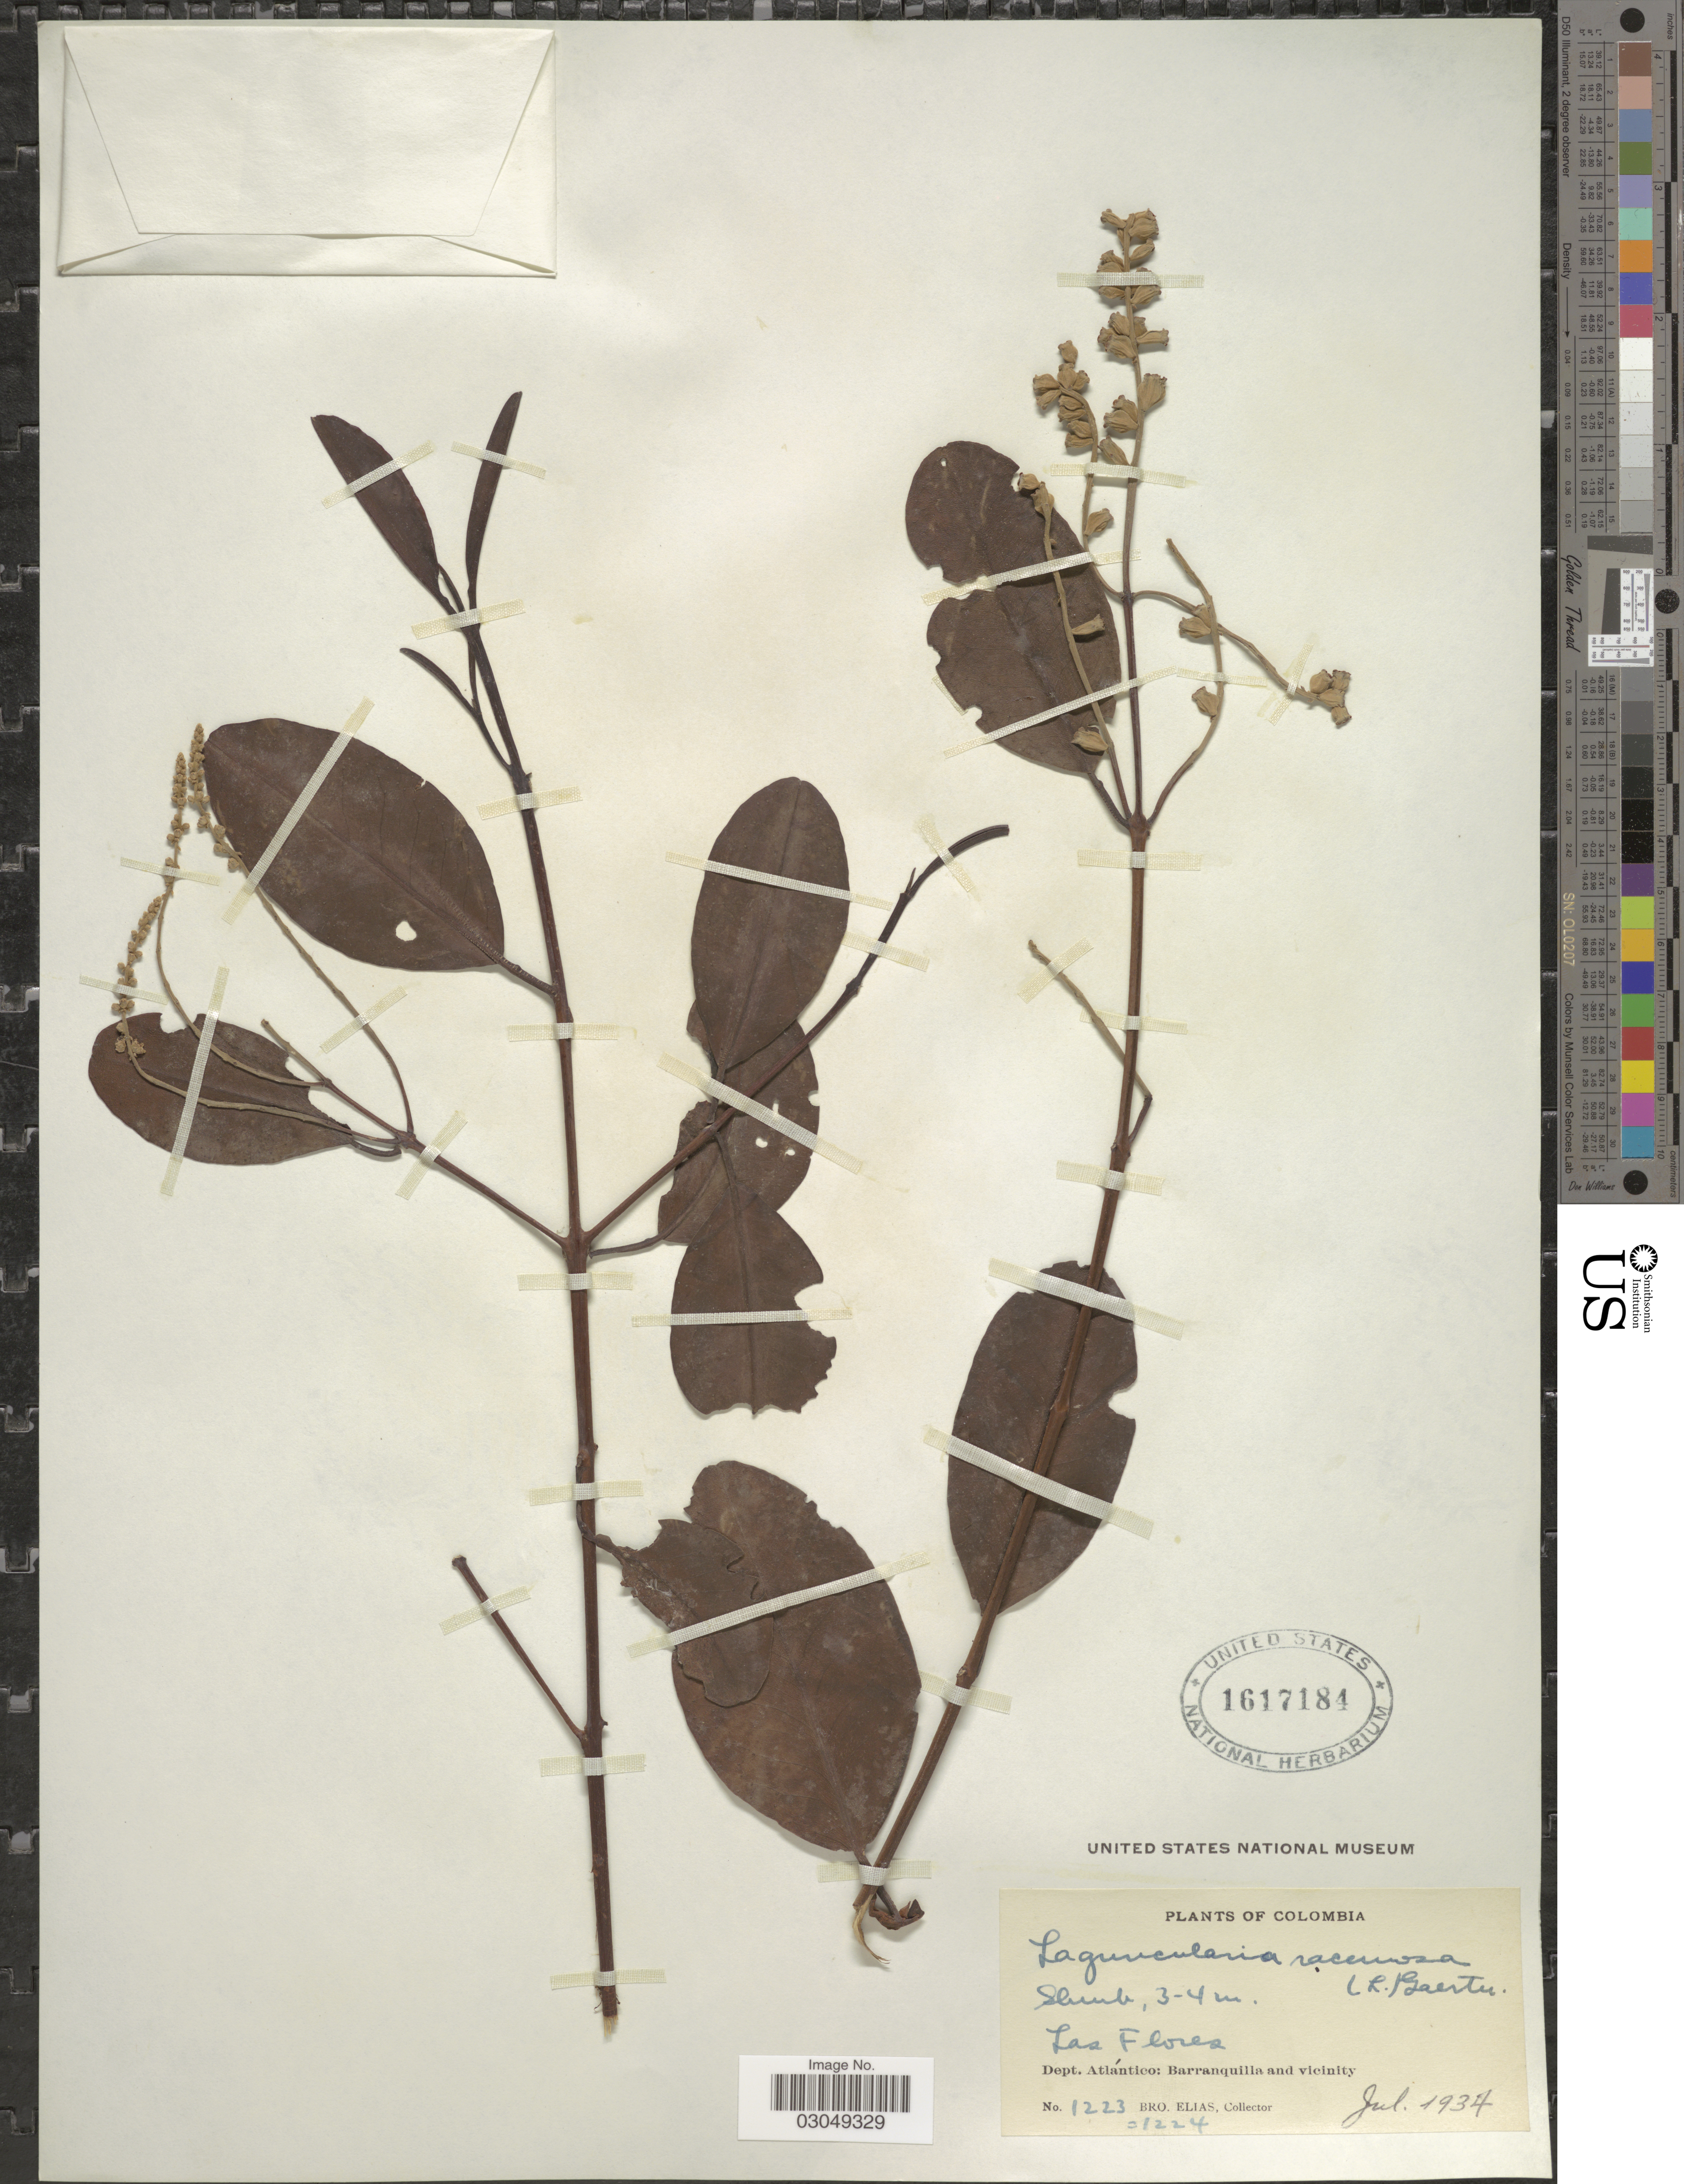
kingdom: Plantae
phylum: Tracheophyta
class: Magnoliopsida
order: Myrtales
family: Combretaceae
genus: Laguncularia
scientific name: Laguncularia racemosa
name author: (L.) C.F. Gaertn.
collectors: Bro. Elias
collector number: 1223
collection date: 1934-07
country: Colombia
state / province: Atlántico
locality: Las Flores. Dept. Atlántico: Barranquilla and vicinity.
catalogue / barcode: US 1617184